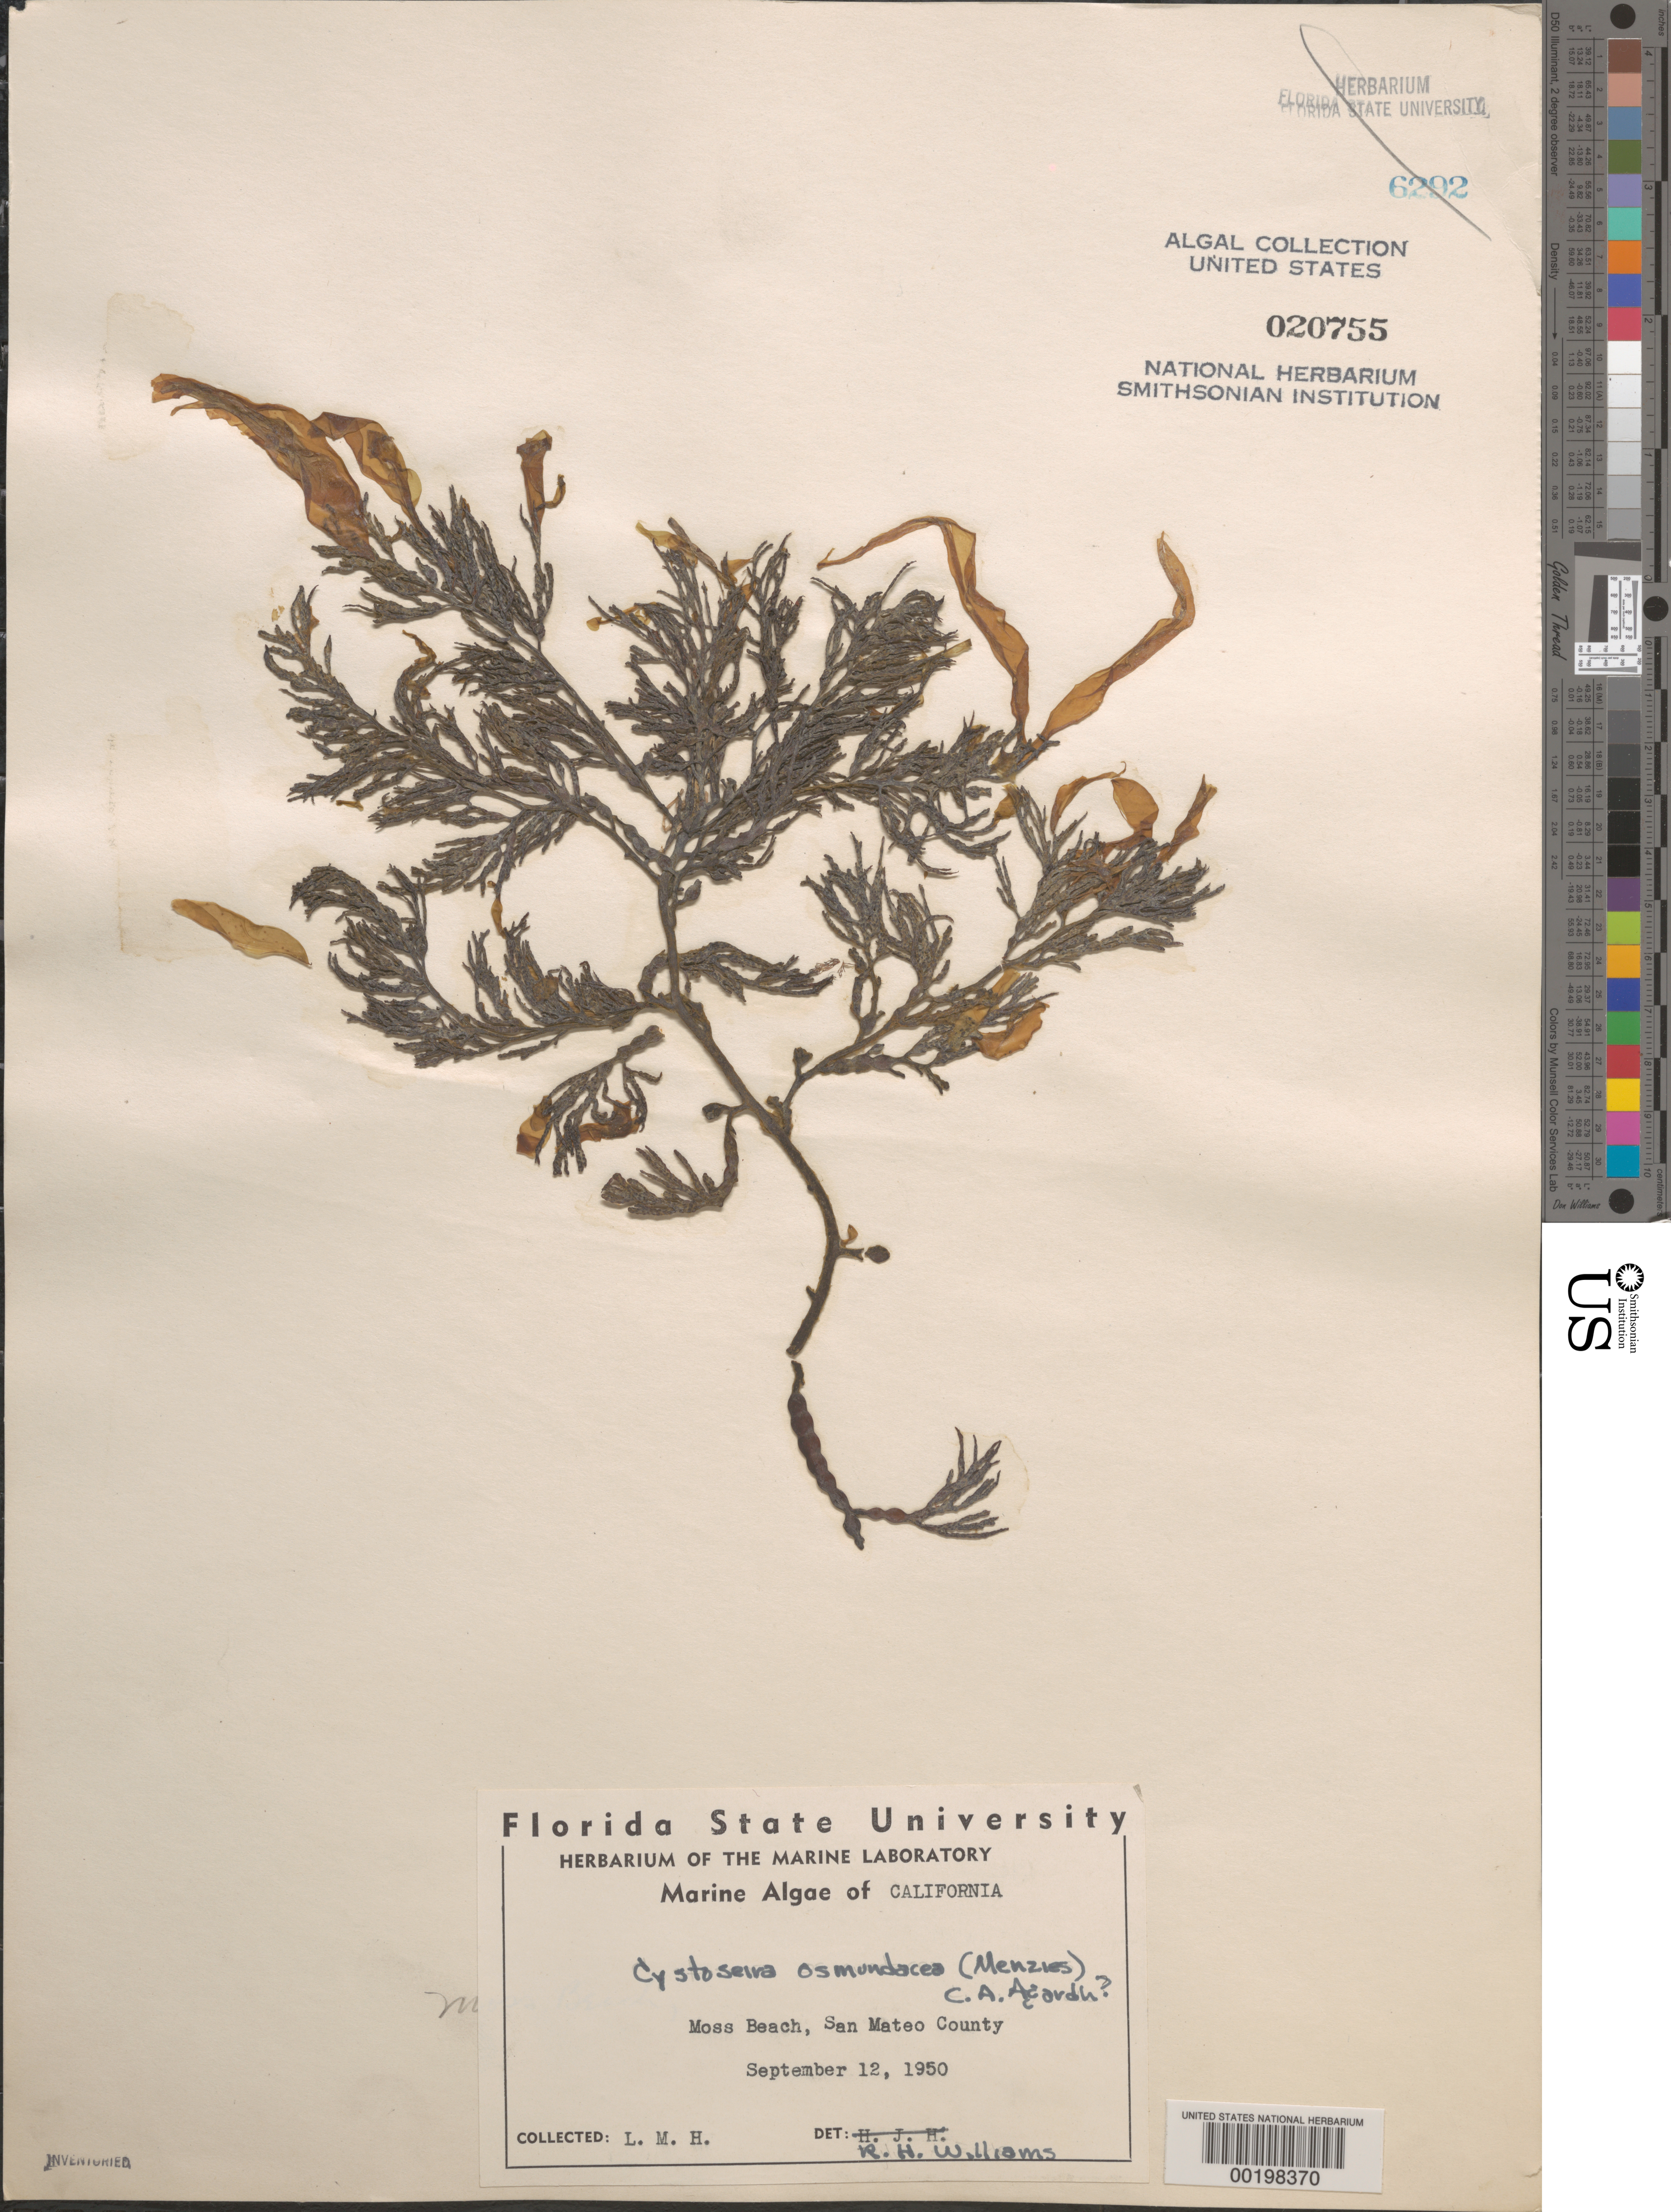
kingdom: Chromista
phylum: Ochrophyta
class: Phaeophyceae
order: Fucales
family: Sargassaceae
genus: Cystoseira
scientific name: Cystoseira osmundacea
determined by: Williams, R. H.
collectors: L. Henry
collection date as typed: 12 Sep 1950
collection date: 1950-09-12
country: United States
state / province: California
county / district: San Mateo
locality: Moss Beach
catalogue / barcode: US 20755